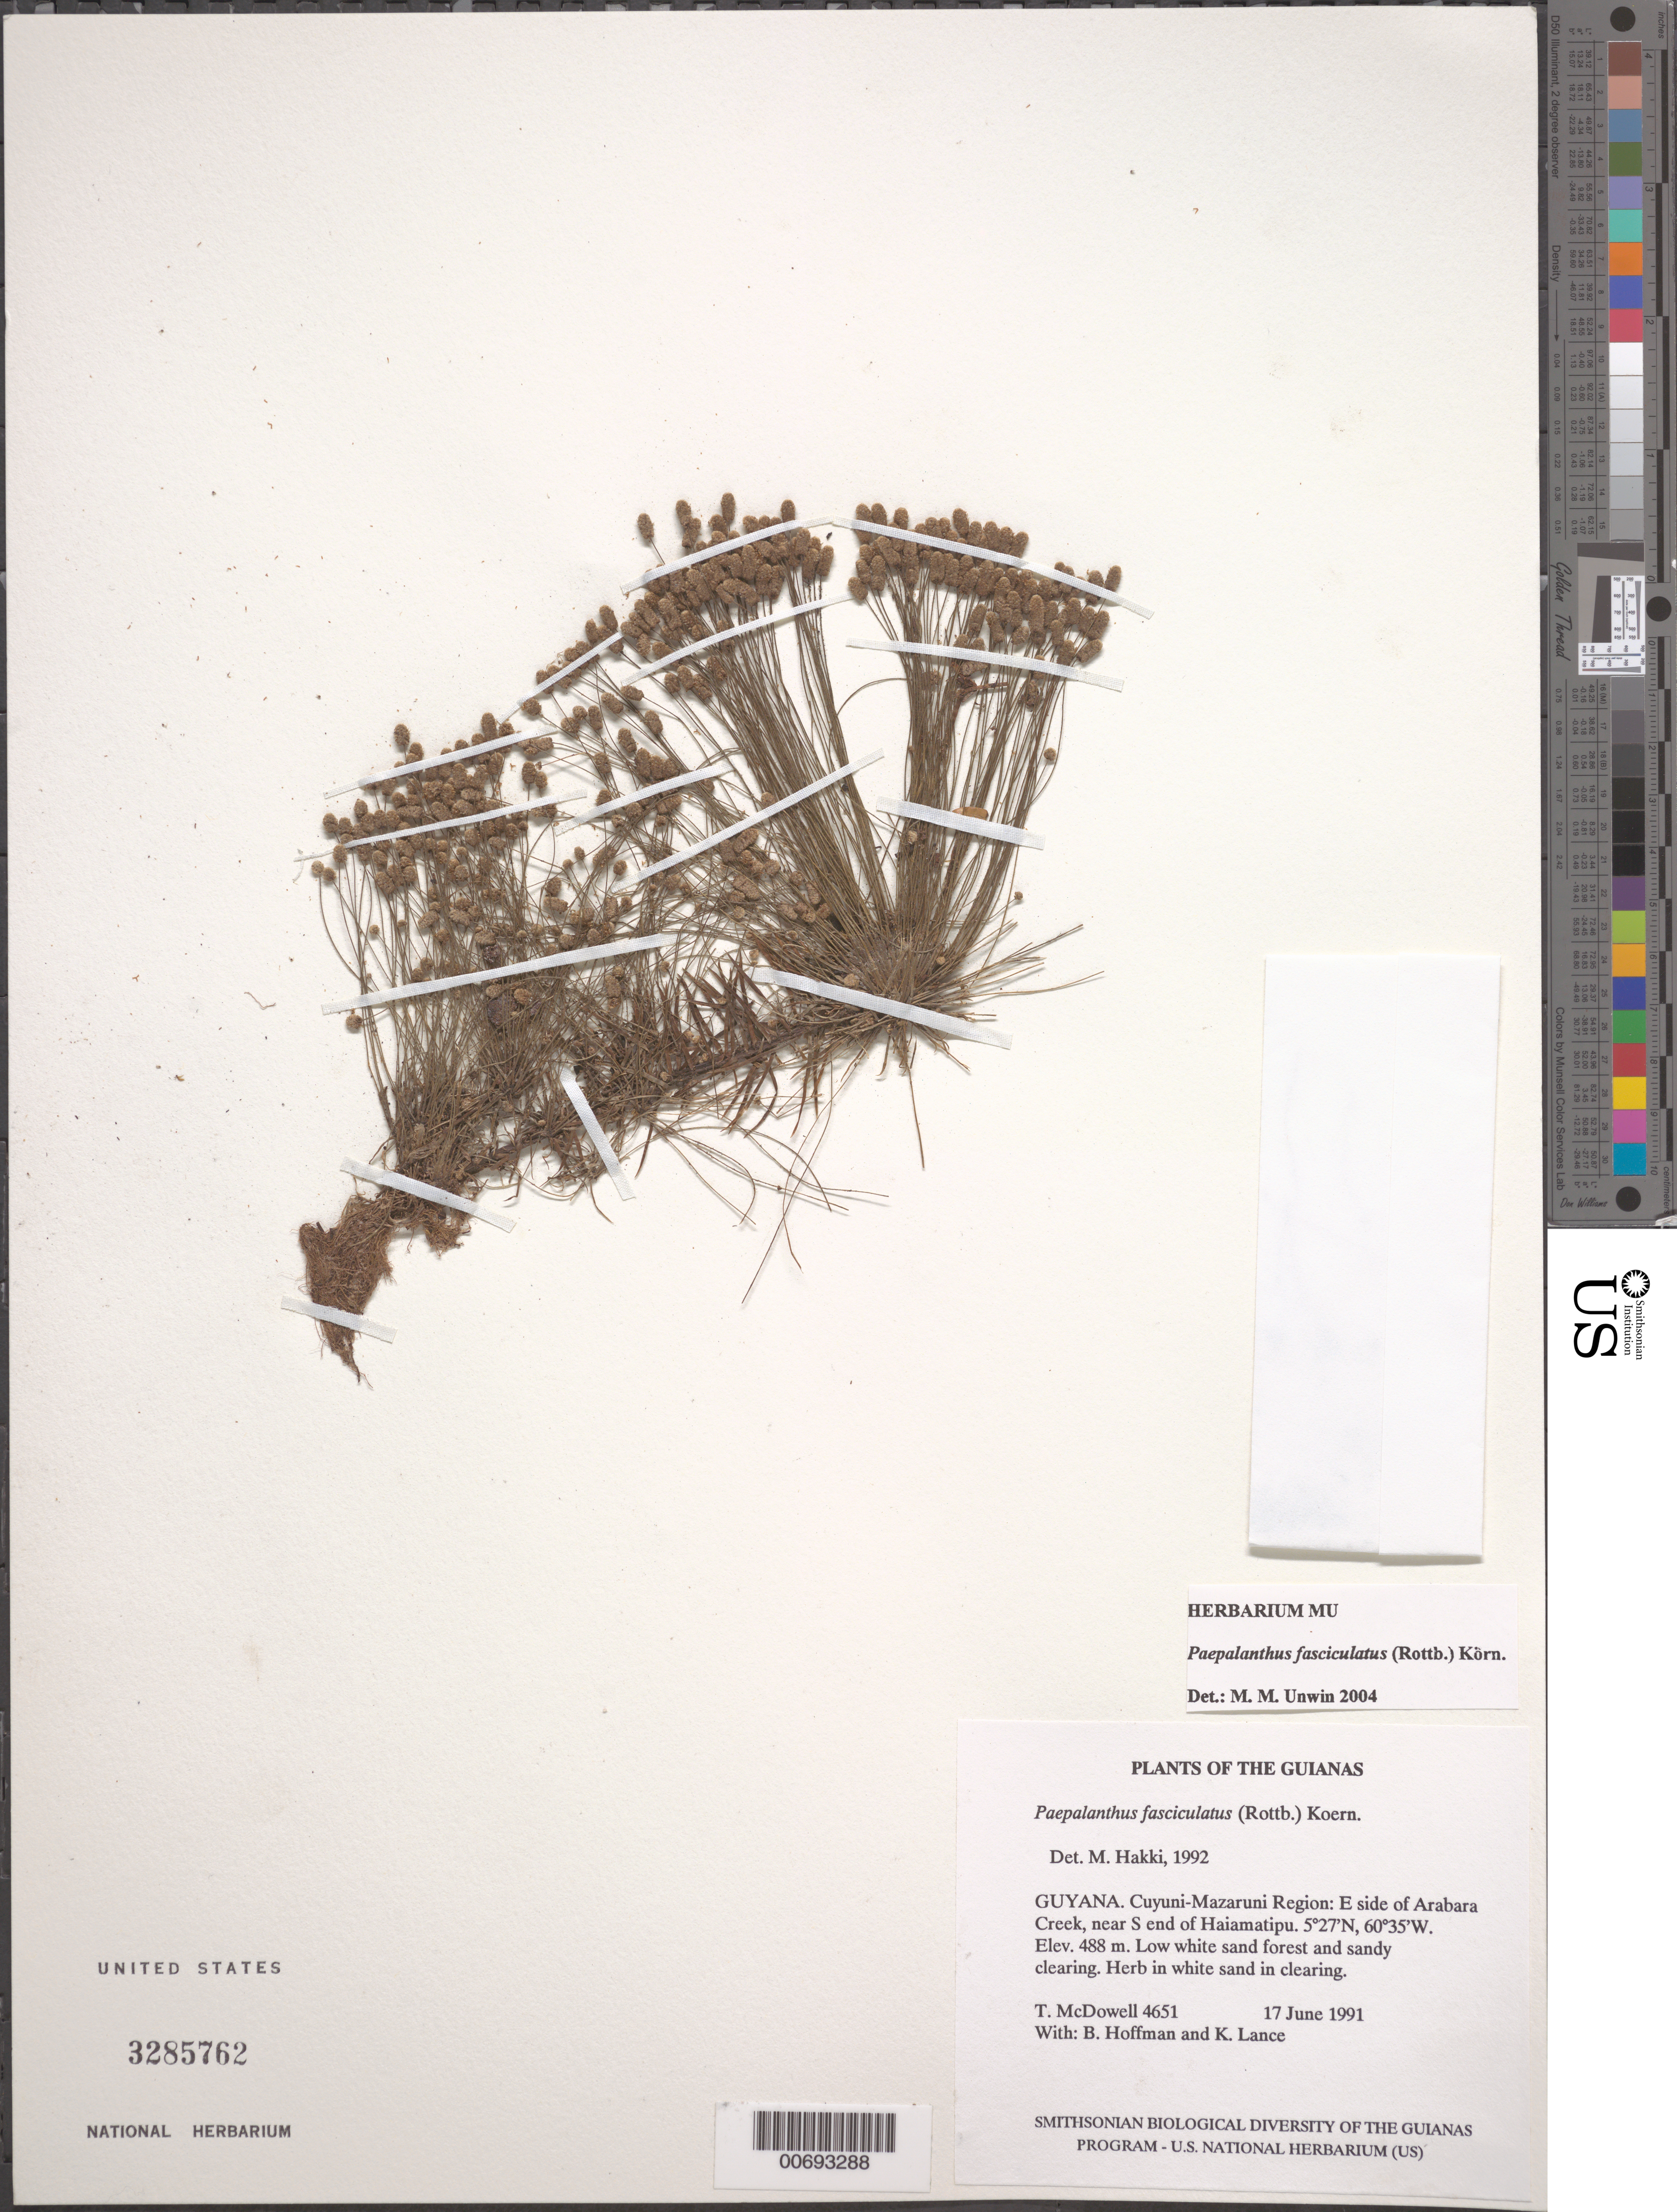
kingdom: Plantae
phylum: Tracheophyta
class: Liliopsida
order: Poales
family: Eriocaulaceae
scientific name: Giuliettia fasciculata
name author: (Rottb.) Andrino & Sano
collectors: T. McDowell, B. Hoffman & K. Lance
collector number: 4651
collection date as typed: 17 June 1991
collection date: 1991-06-17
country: Guyana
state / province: Cuyuni-Mazaruni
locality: E side of Arabaru Creek, near S end of Haiamatipu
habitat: Low white sand forest and sandy clearing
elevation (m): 488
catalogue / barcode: US 3285762